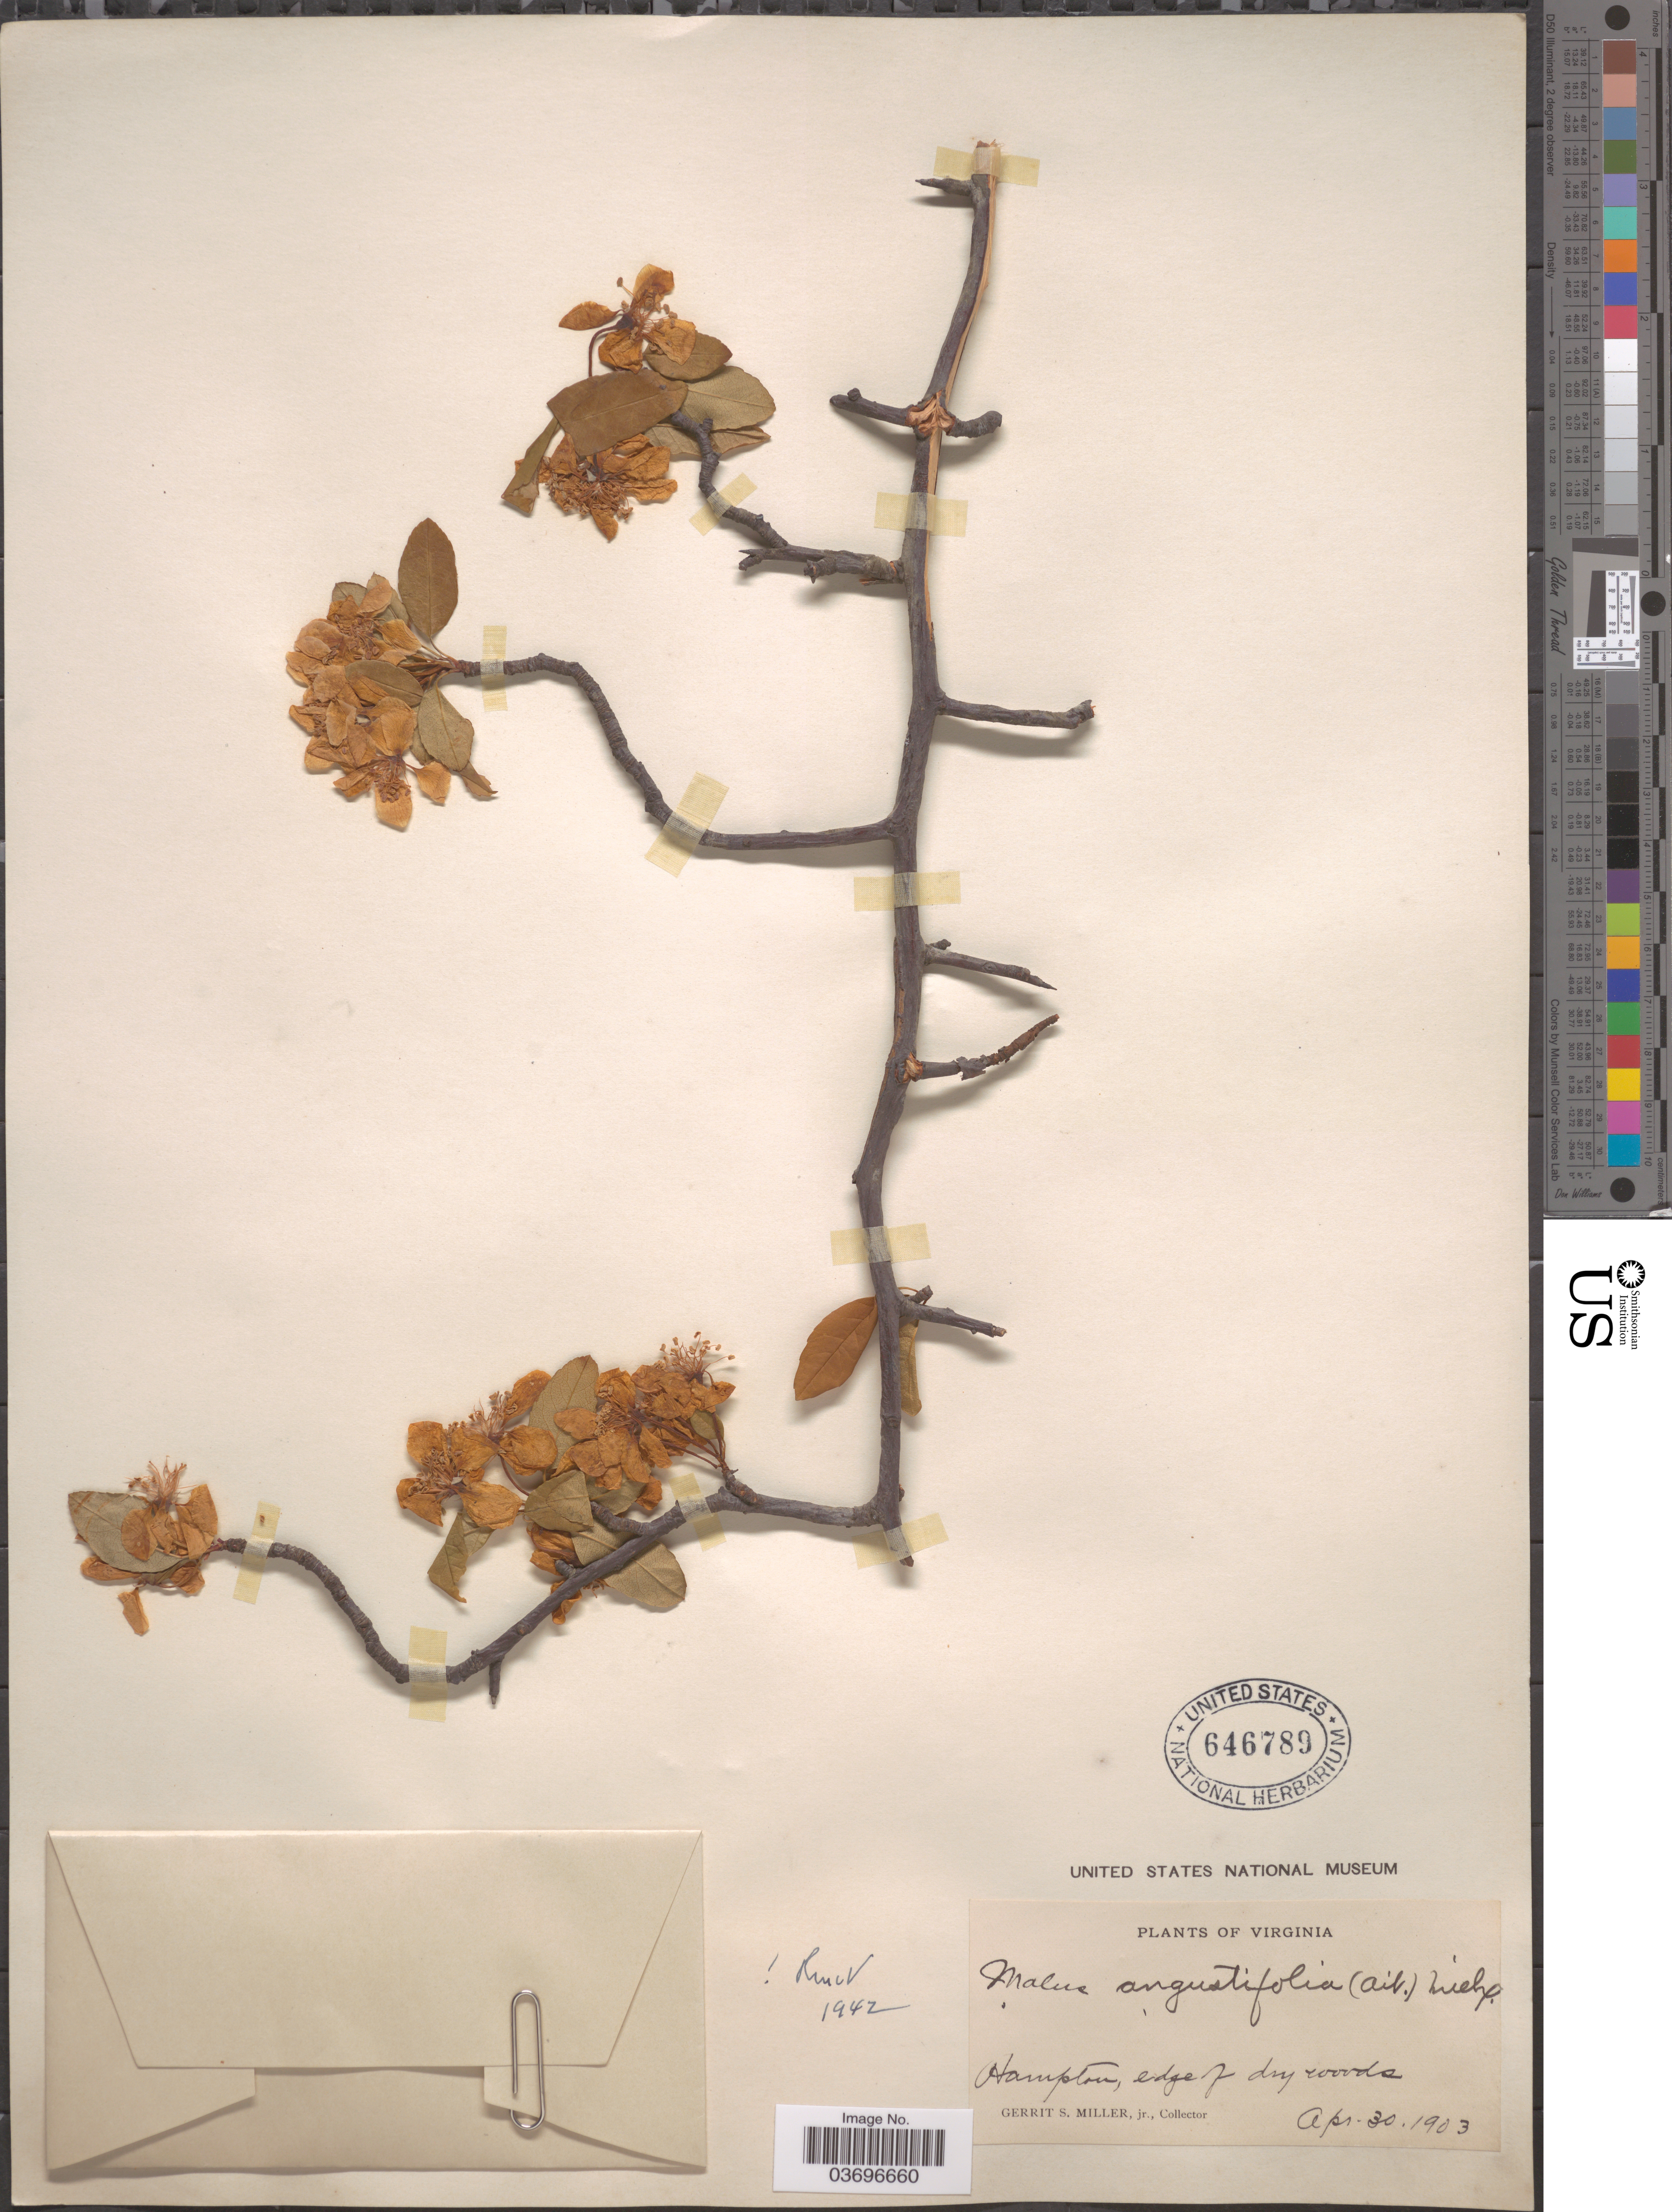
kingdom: Plantae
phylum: Tracheophyta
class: Magnoliopsida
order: Rosales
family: Rosaceae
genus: Malus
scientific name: Malus angustifolia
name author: (Aiton) Michx.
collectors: G. S. Miller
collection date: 1903-04-30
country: United States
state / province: Virginia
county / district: City of Hampton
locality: Hampton, edge of dry woods.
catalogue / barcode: US 646789